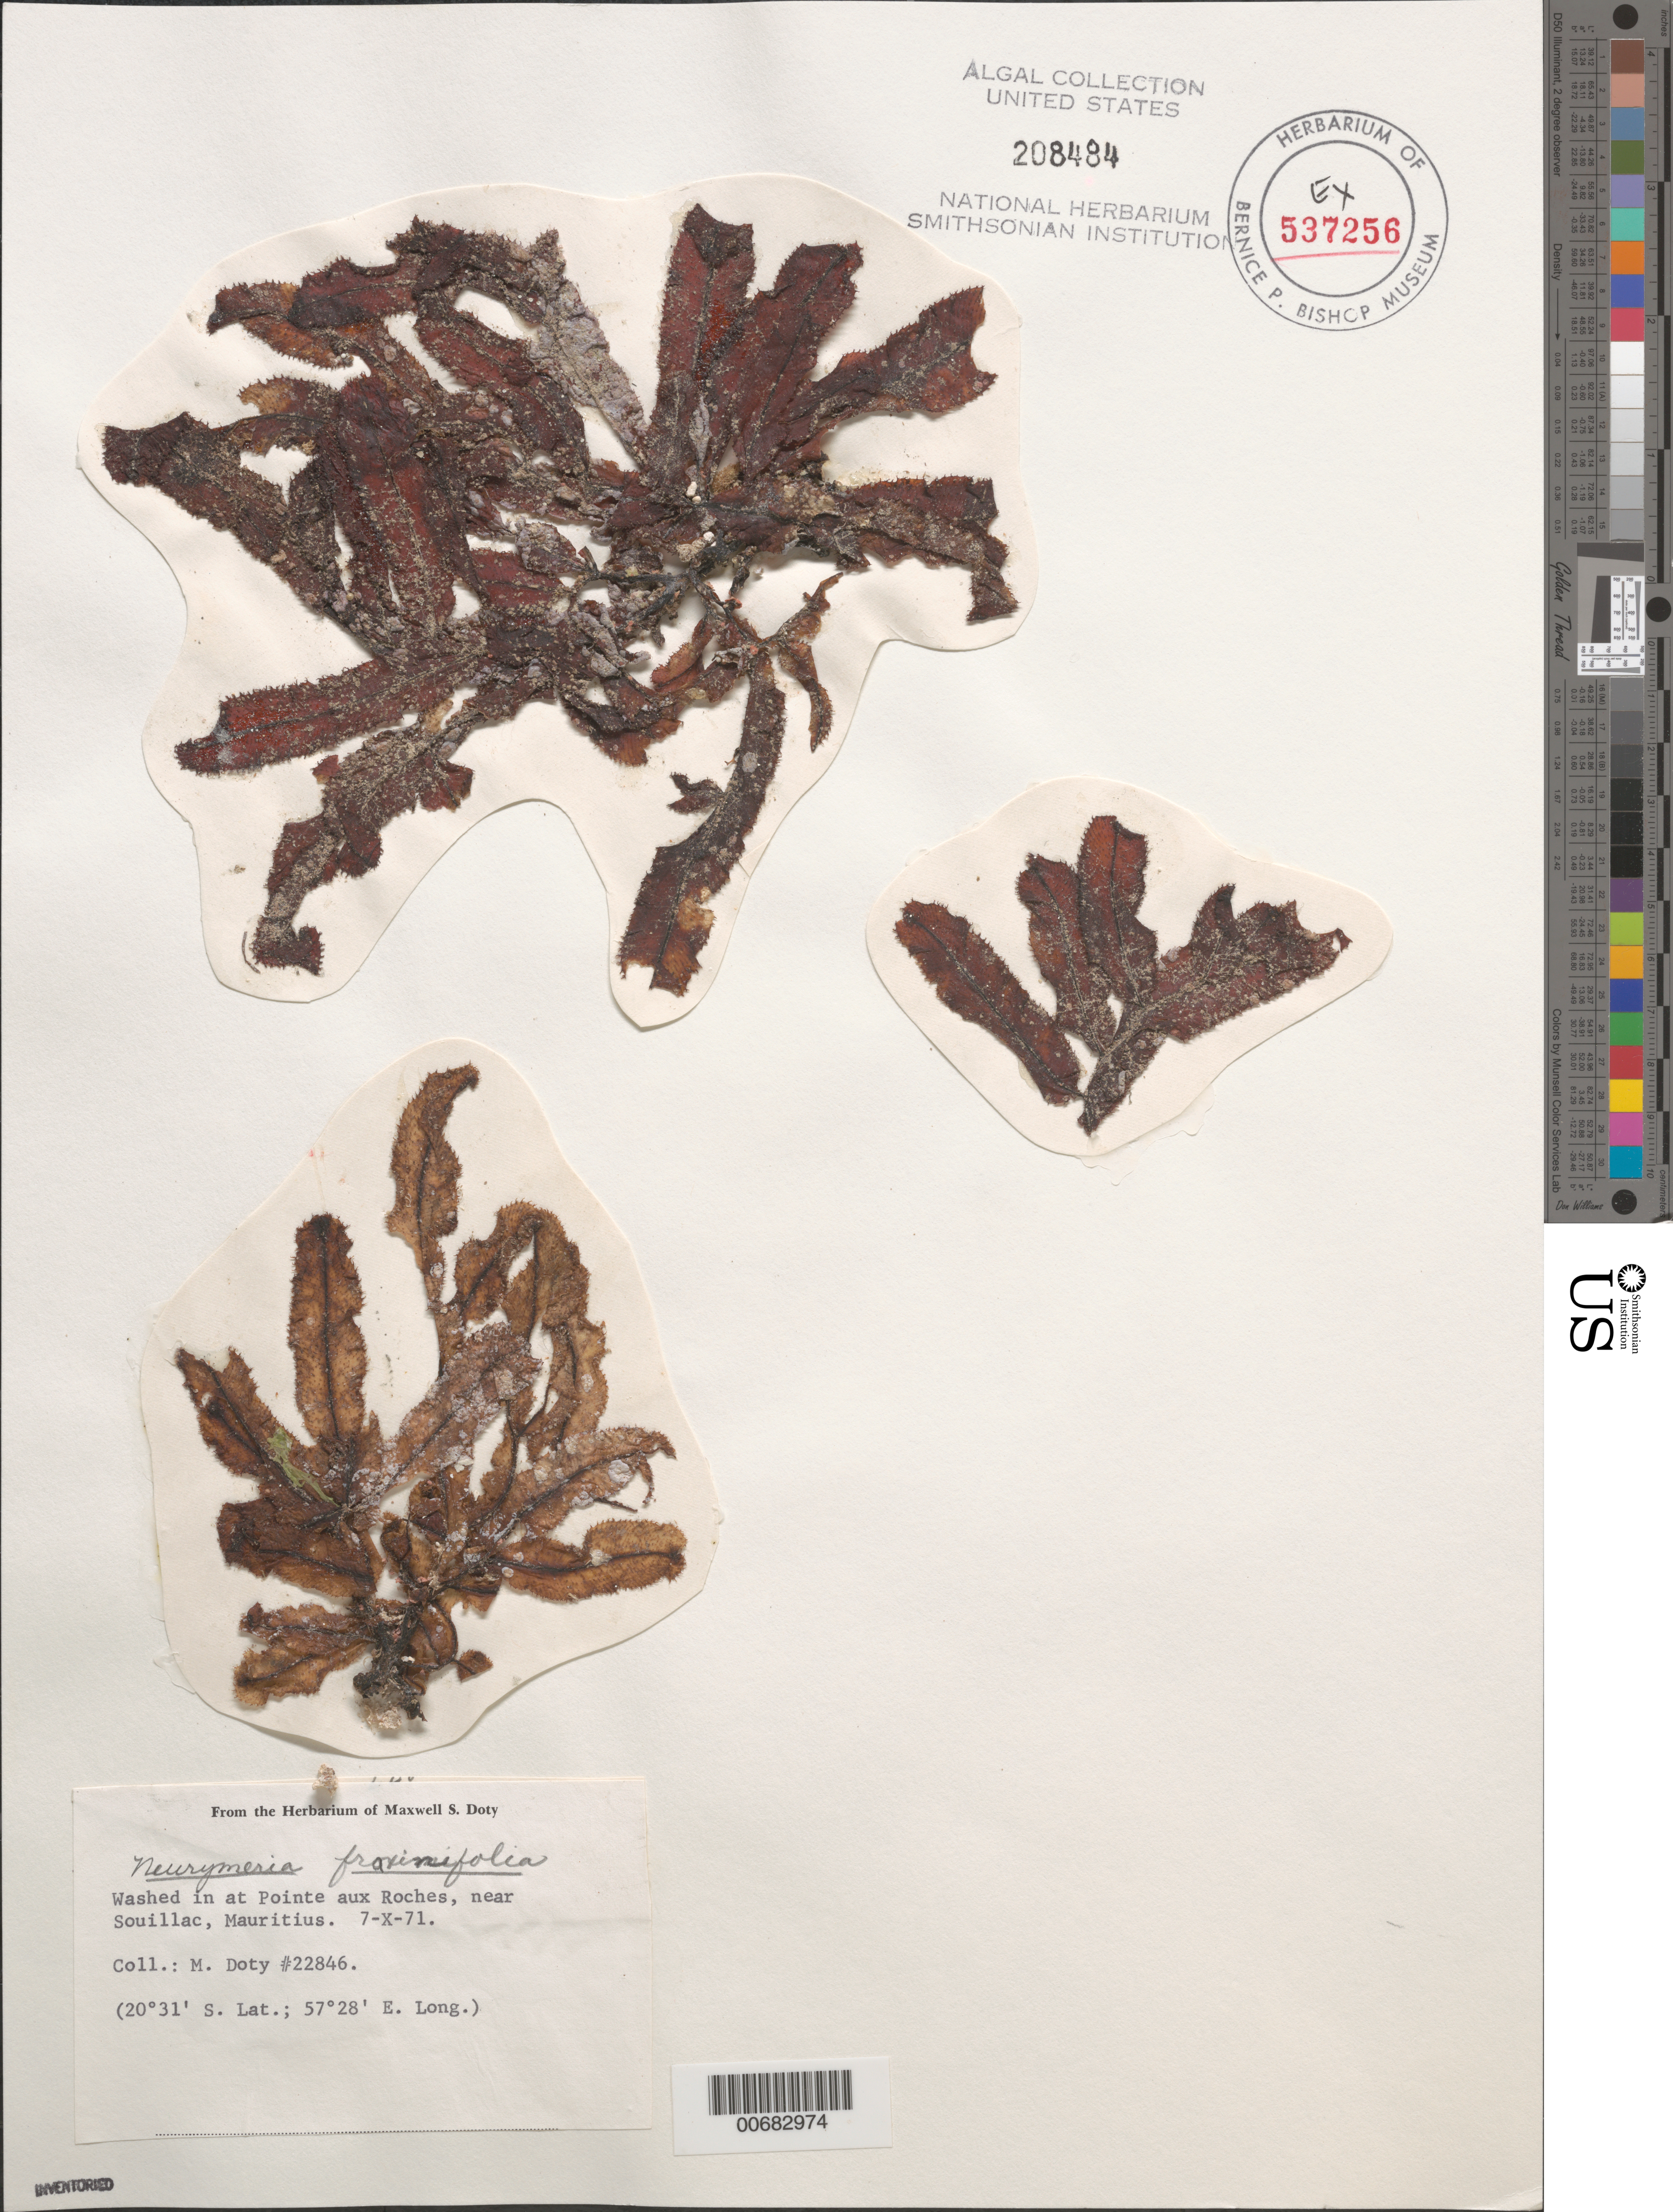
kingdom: Plantae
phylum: Rhodophyta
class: Florideophyceae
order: Ceramiales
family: Rhodomelaceae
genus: Neurymenia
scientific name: Neurymenia fraxinifolia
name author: (Mert. ex Turner) J. Agardh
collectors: M. S. Doty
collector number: MSD 22846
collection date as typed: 07 Oct 1971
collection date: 1971-10-07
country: Mauritius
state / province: Savanne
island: Mauritius Island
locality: Pointe aux Roches, near Souillac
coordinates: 20 31' S, 57 28' E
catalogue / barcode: US 208484